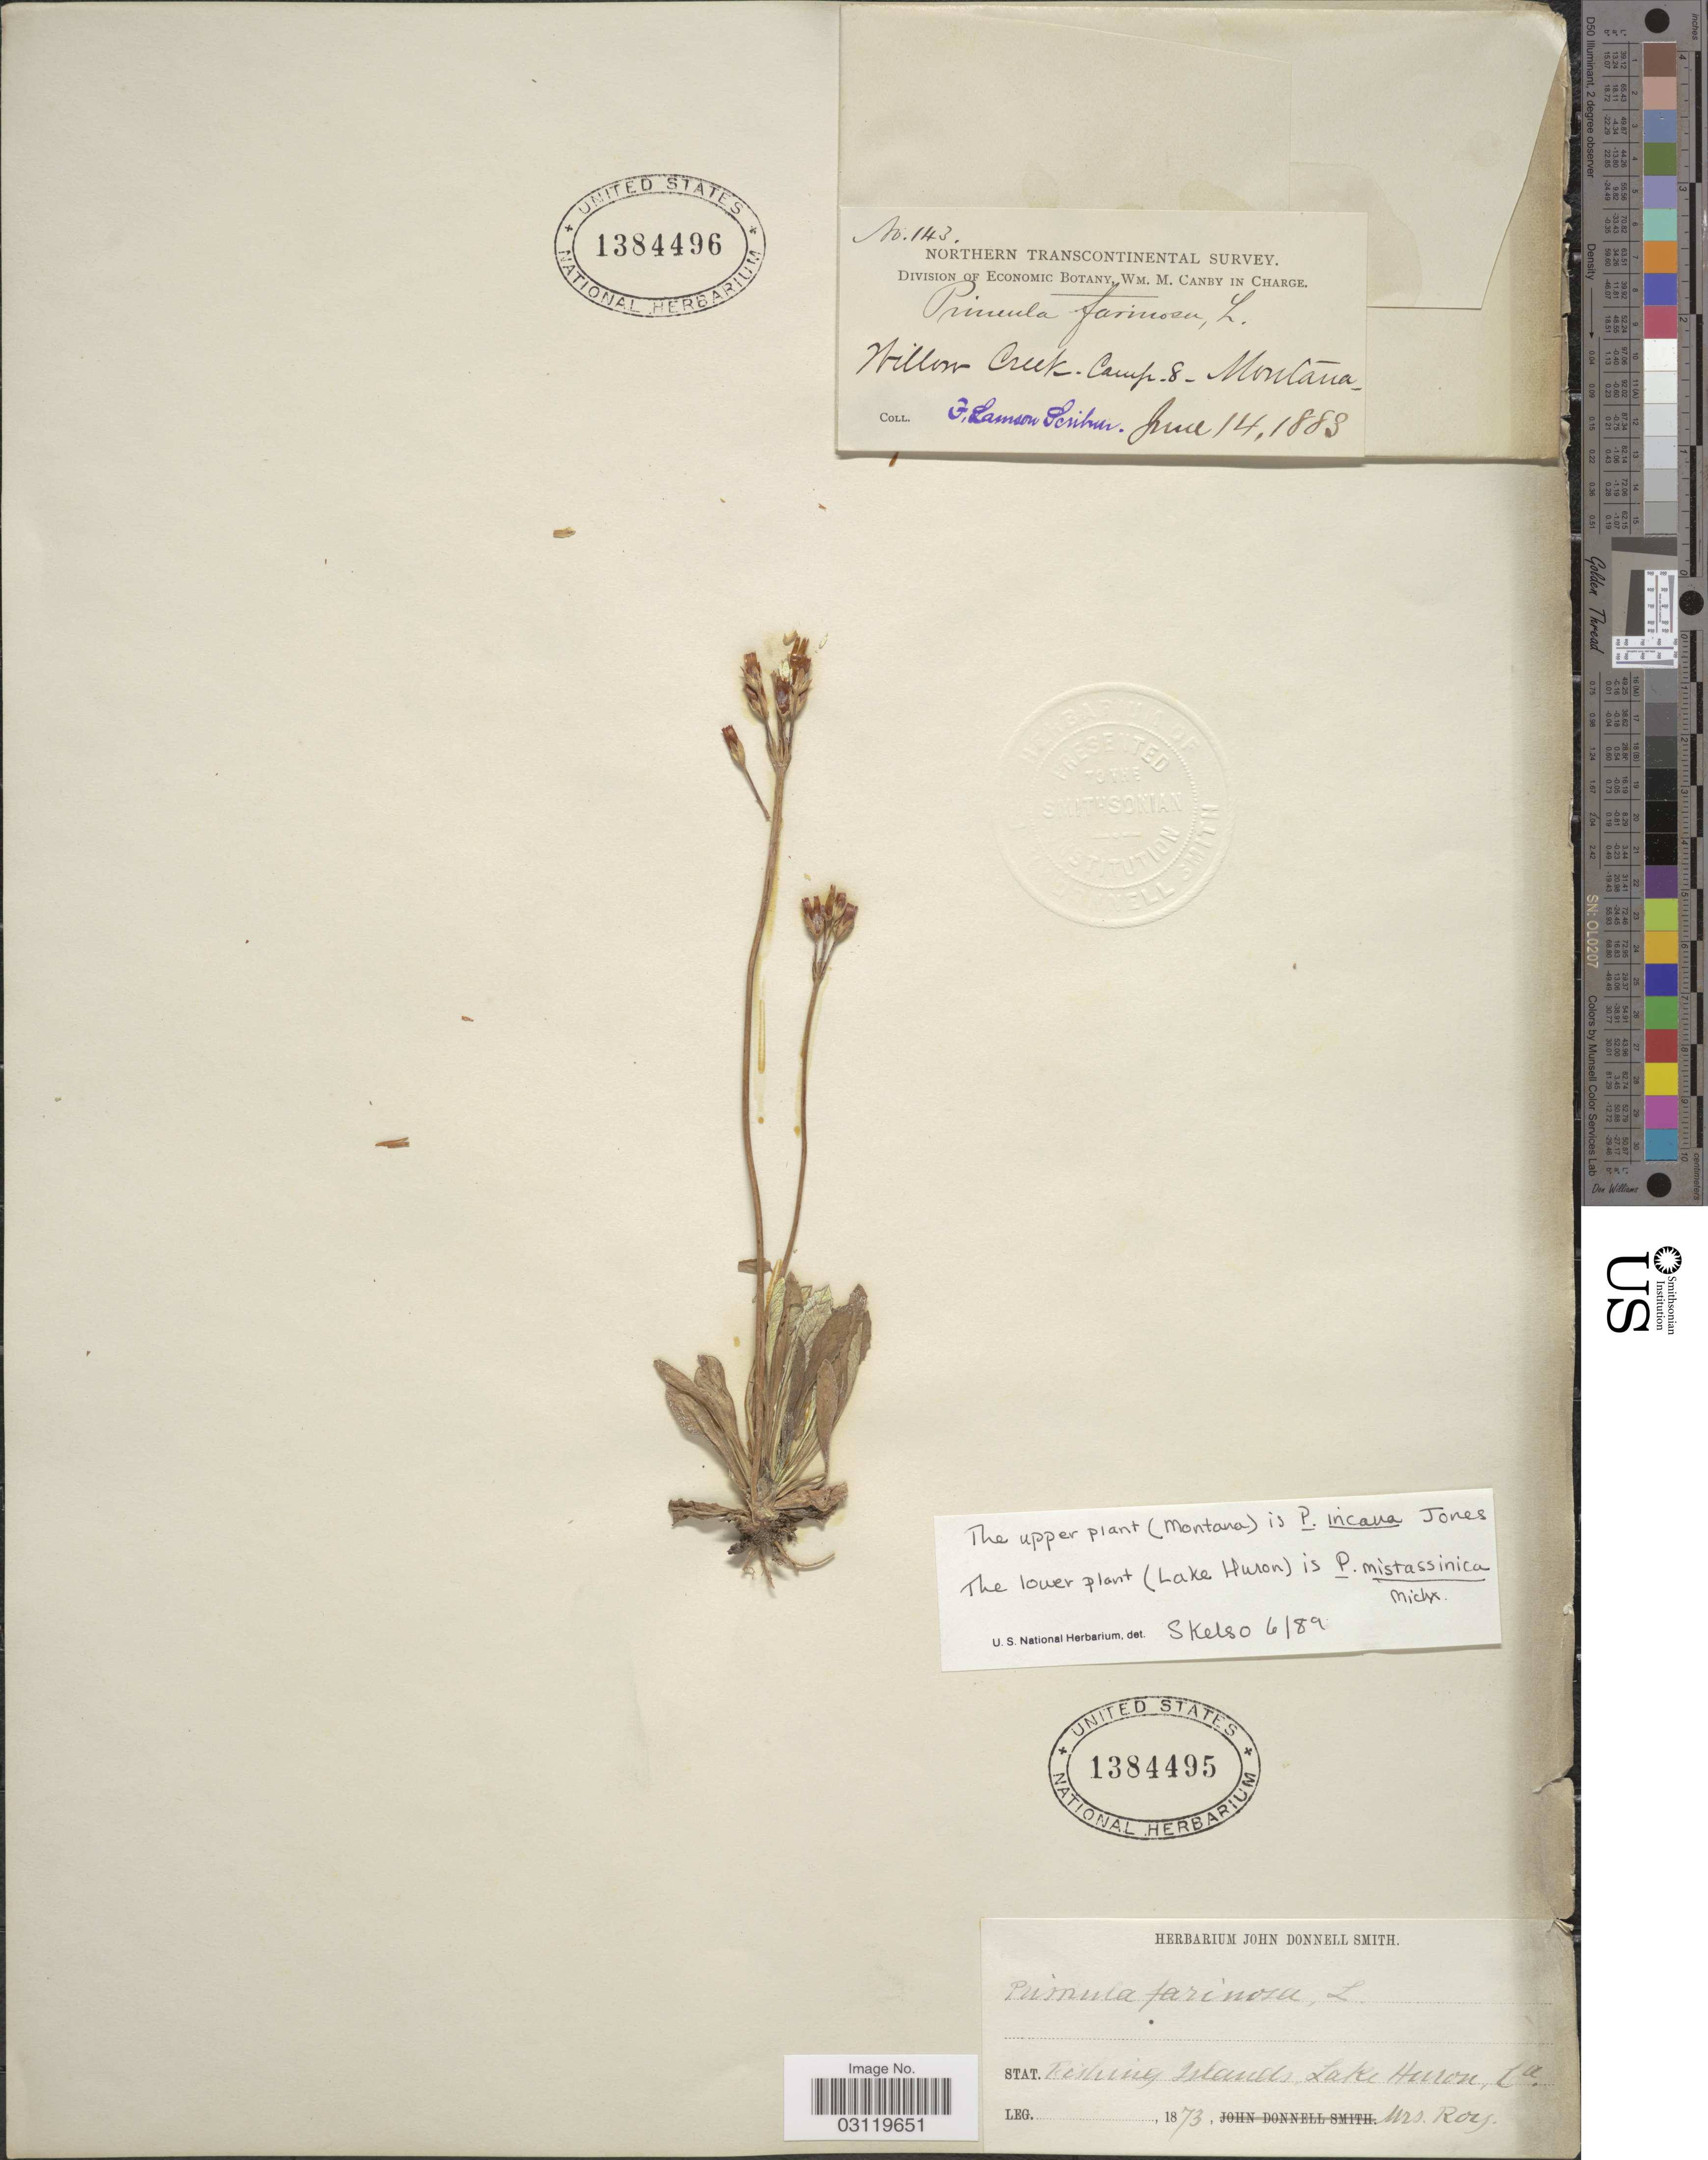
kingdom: Plantae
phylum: Tracheophyta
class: Magnoliopsida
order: Ericales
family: Primulaceae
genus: Primula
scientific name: Primula mistassinica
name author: Michx.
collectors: Roy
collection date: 1873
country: Canada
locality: Fishing Islands, Lake Huron.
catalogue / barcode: US 1384495